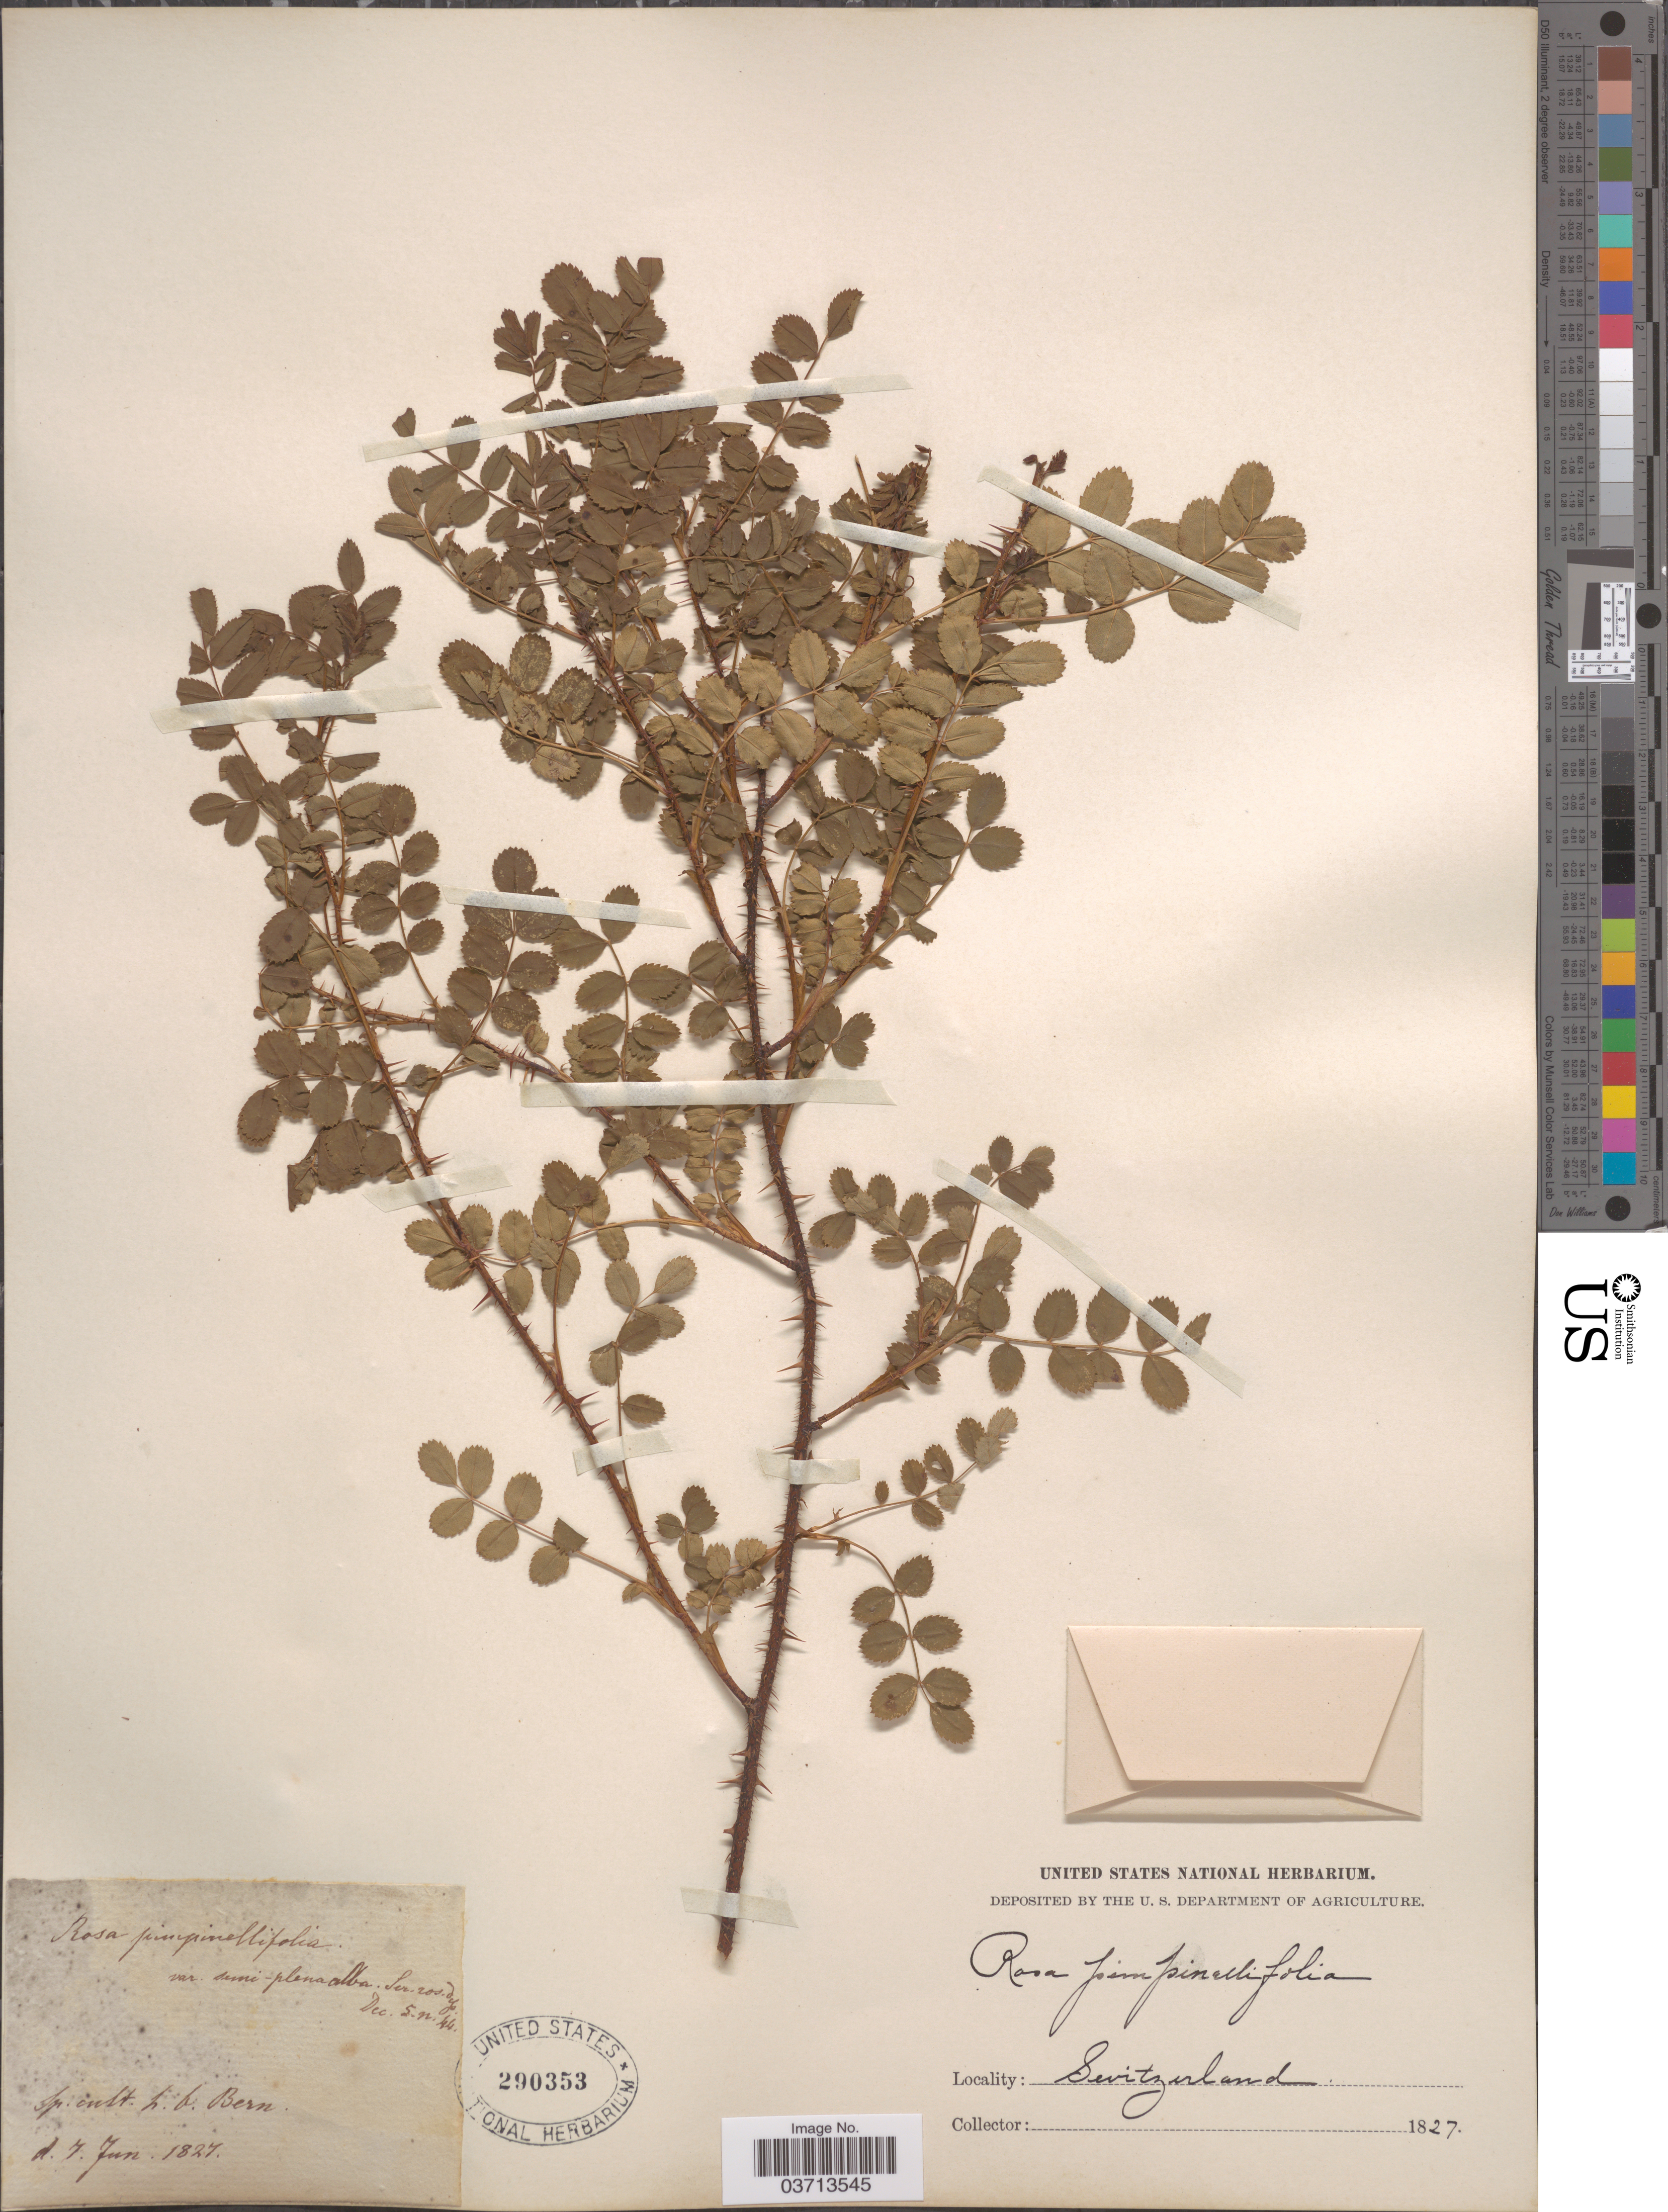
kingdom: Plantae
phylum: Tracheophyta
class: Magnoliopsida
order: Rosales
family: Rosaceae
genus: Rosa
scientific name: Rosa pimpinellifolia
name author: L.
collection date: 1827-06-07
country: Switzerland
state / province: Bern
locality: Sp. cult. h. b. Bern.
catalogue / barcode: US 290353